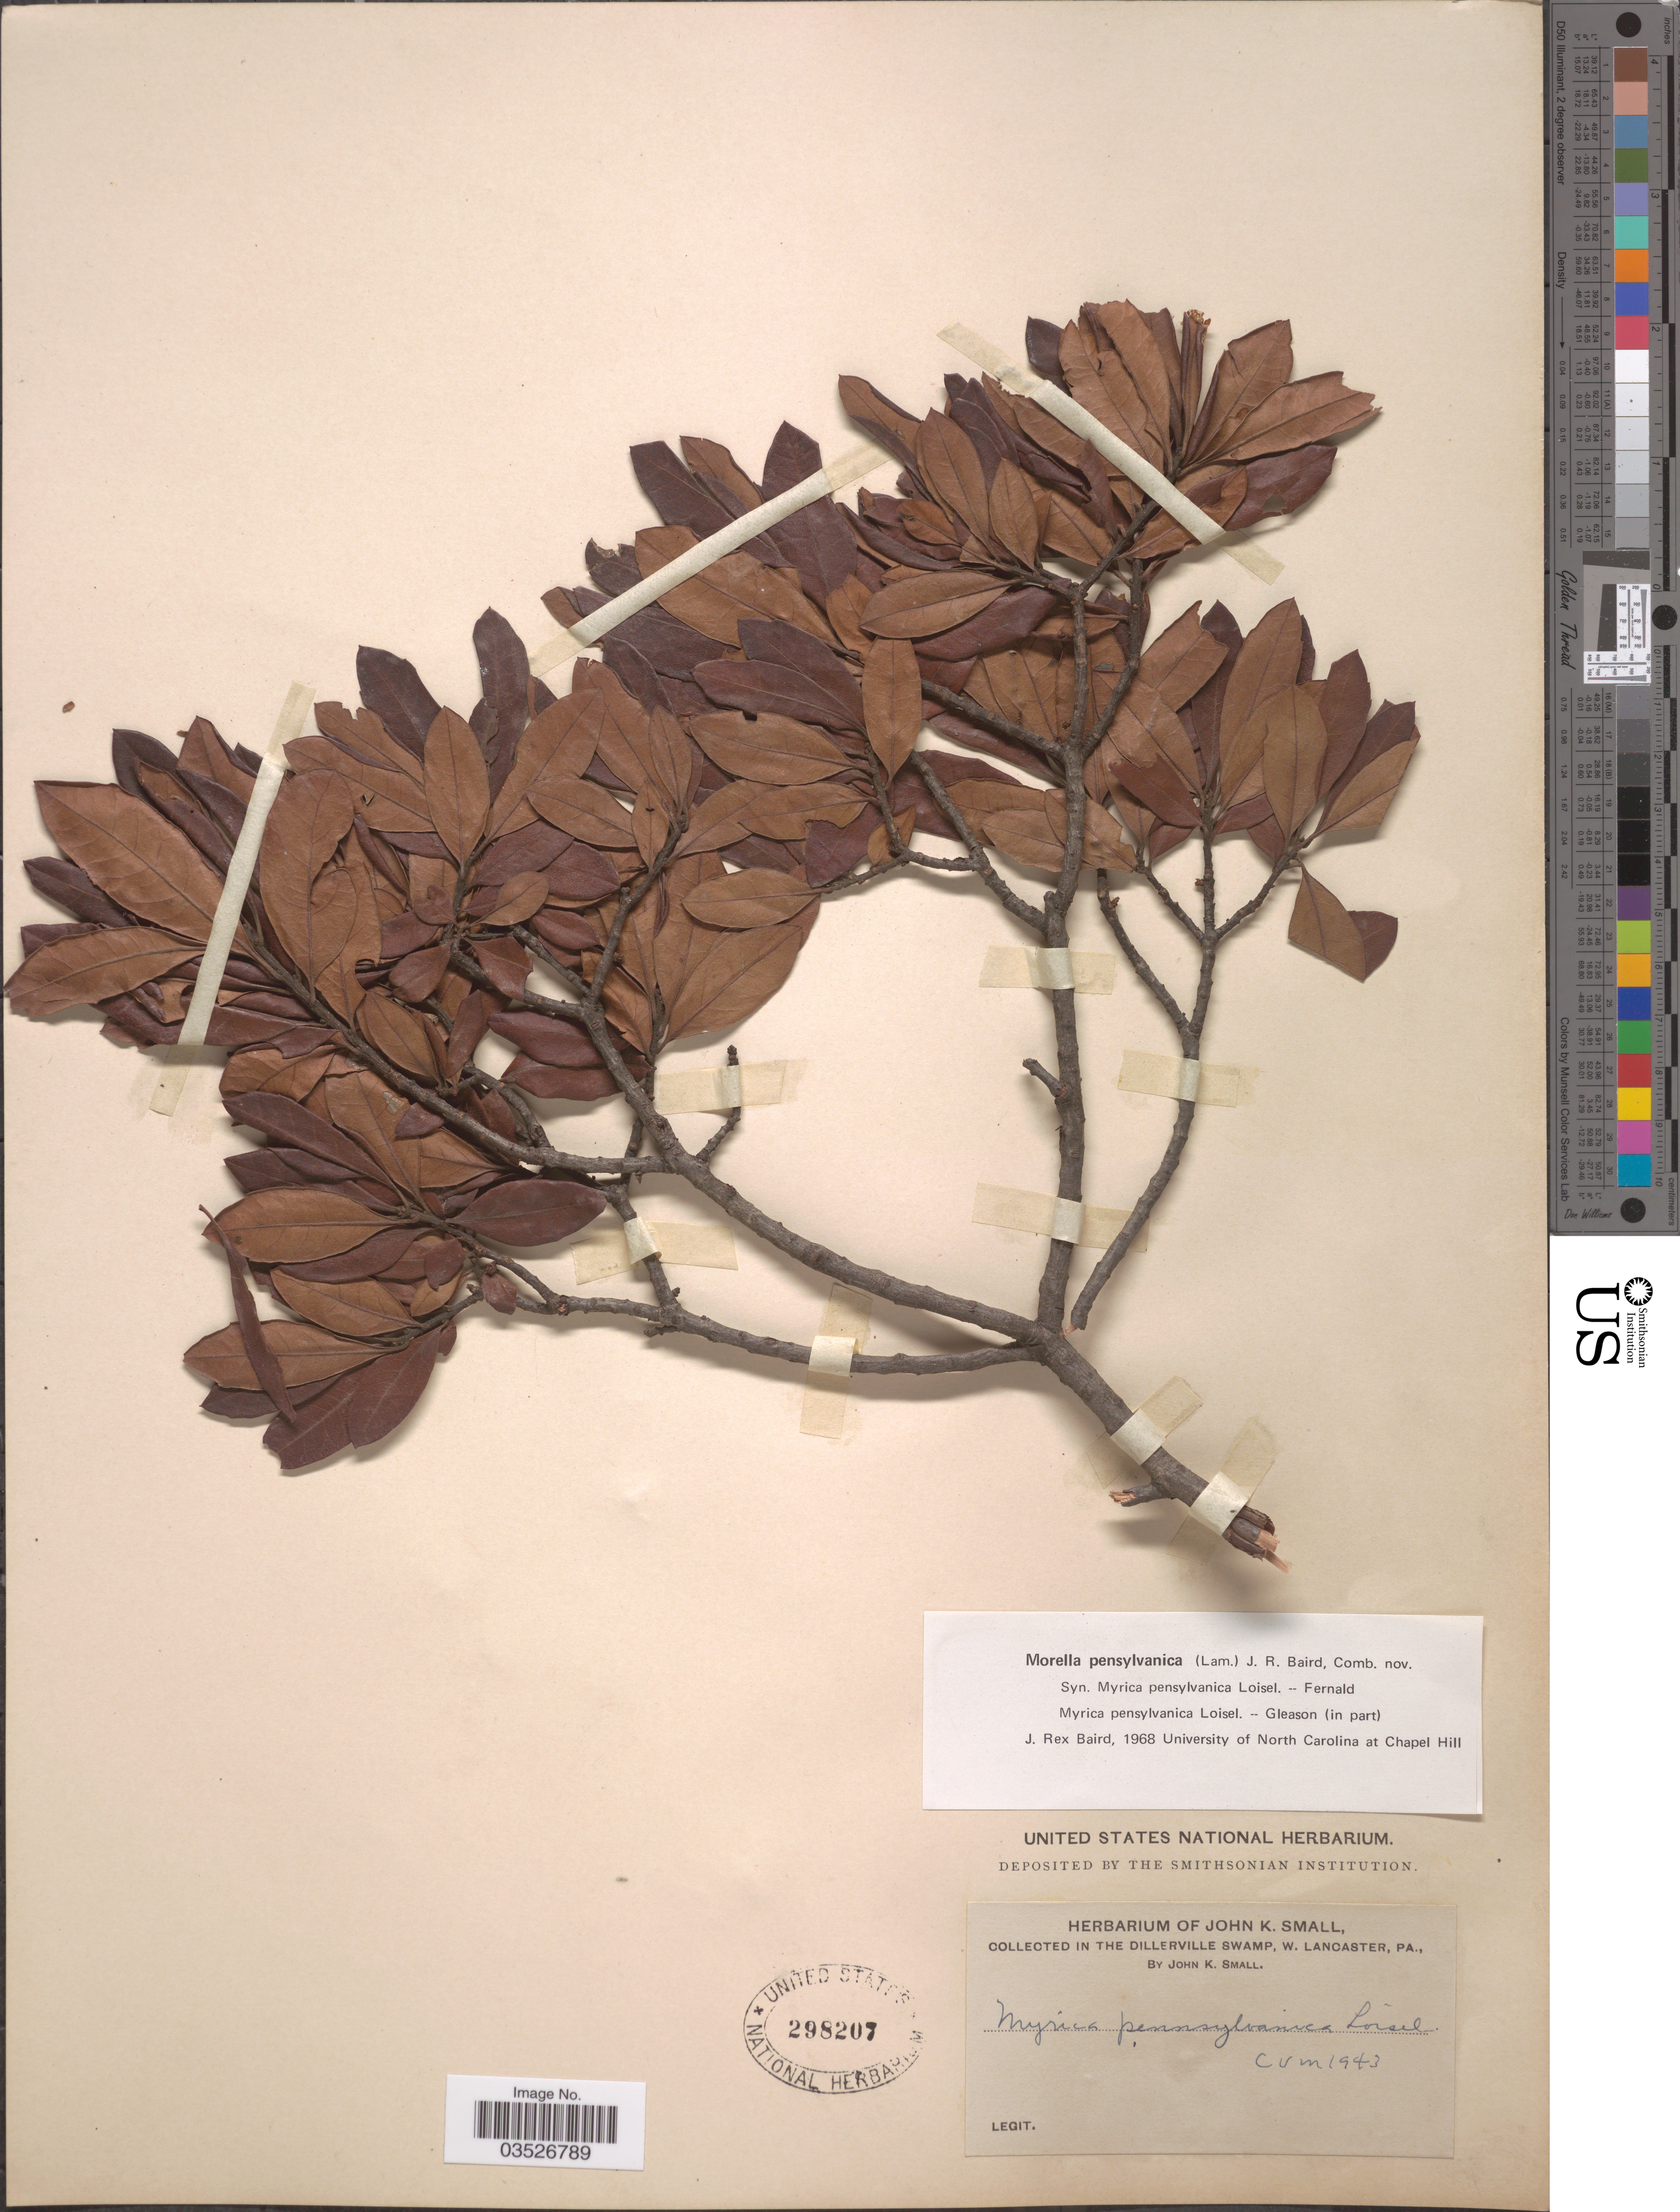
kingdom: Plantae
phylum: Tracheophyta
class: Magnoliopsida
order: Fagales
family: Myricaceae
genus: Morella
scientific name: Morella pensylvanica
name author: (Mirb.) Kartesz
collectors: J. K. Small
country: United States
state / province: Pennsylvania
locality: In The Dillerville Swamp, W. Lancaster.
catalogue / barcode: US 298207